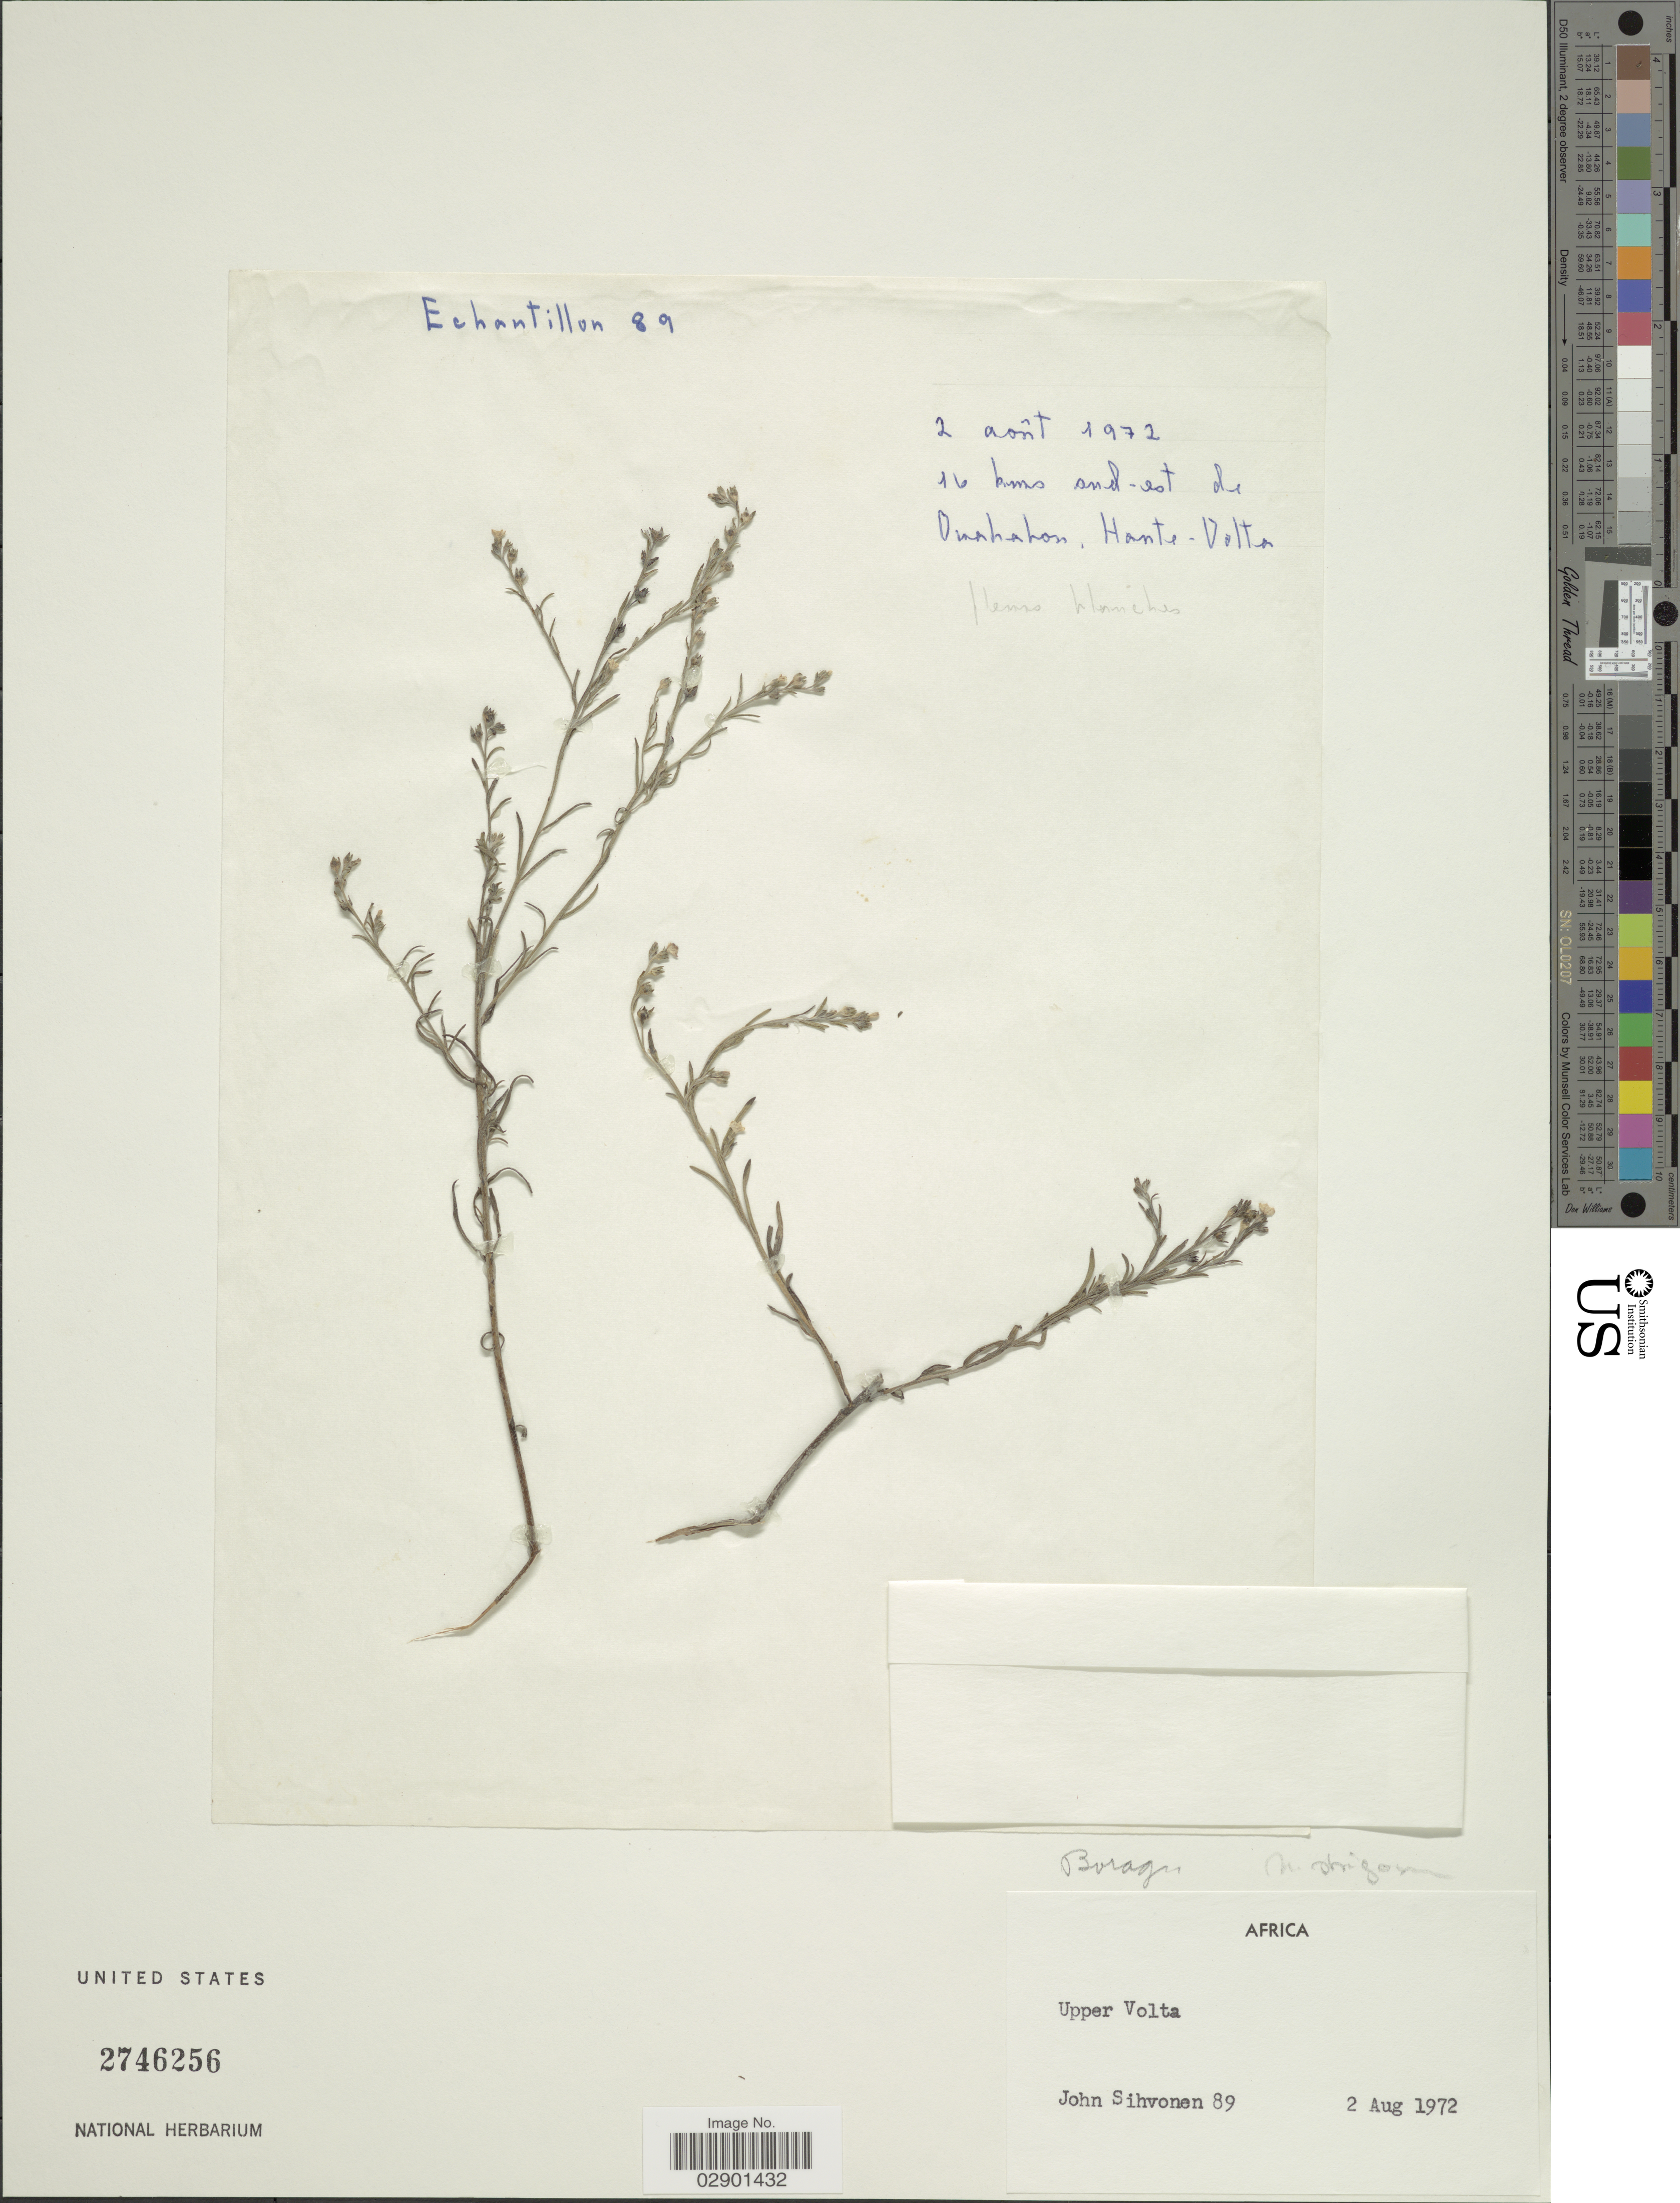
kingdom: Plantae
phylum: Tracheophyta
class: Magnoliopsida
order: Boraginales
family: Heliotropiaceae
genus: Heliotropium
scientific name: Heliotropium strigosum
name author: Willd.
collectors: J. Sihvonen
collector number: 89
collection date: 1972-08-02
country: Burkina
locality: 16 kms sud-est de Ouahabou, Haute-Volta. Upper Volta.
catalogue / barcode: US 2746256